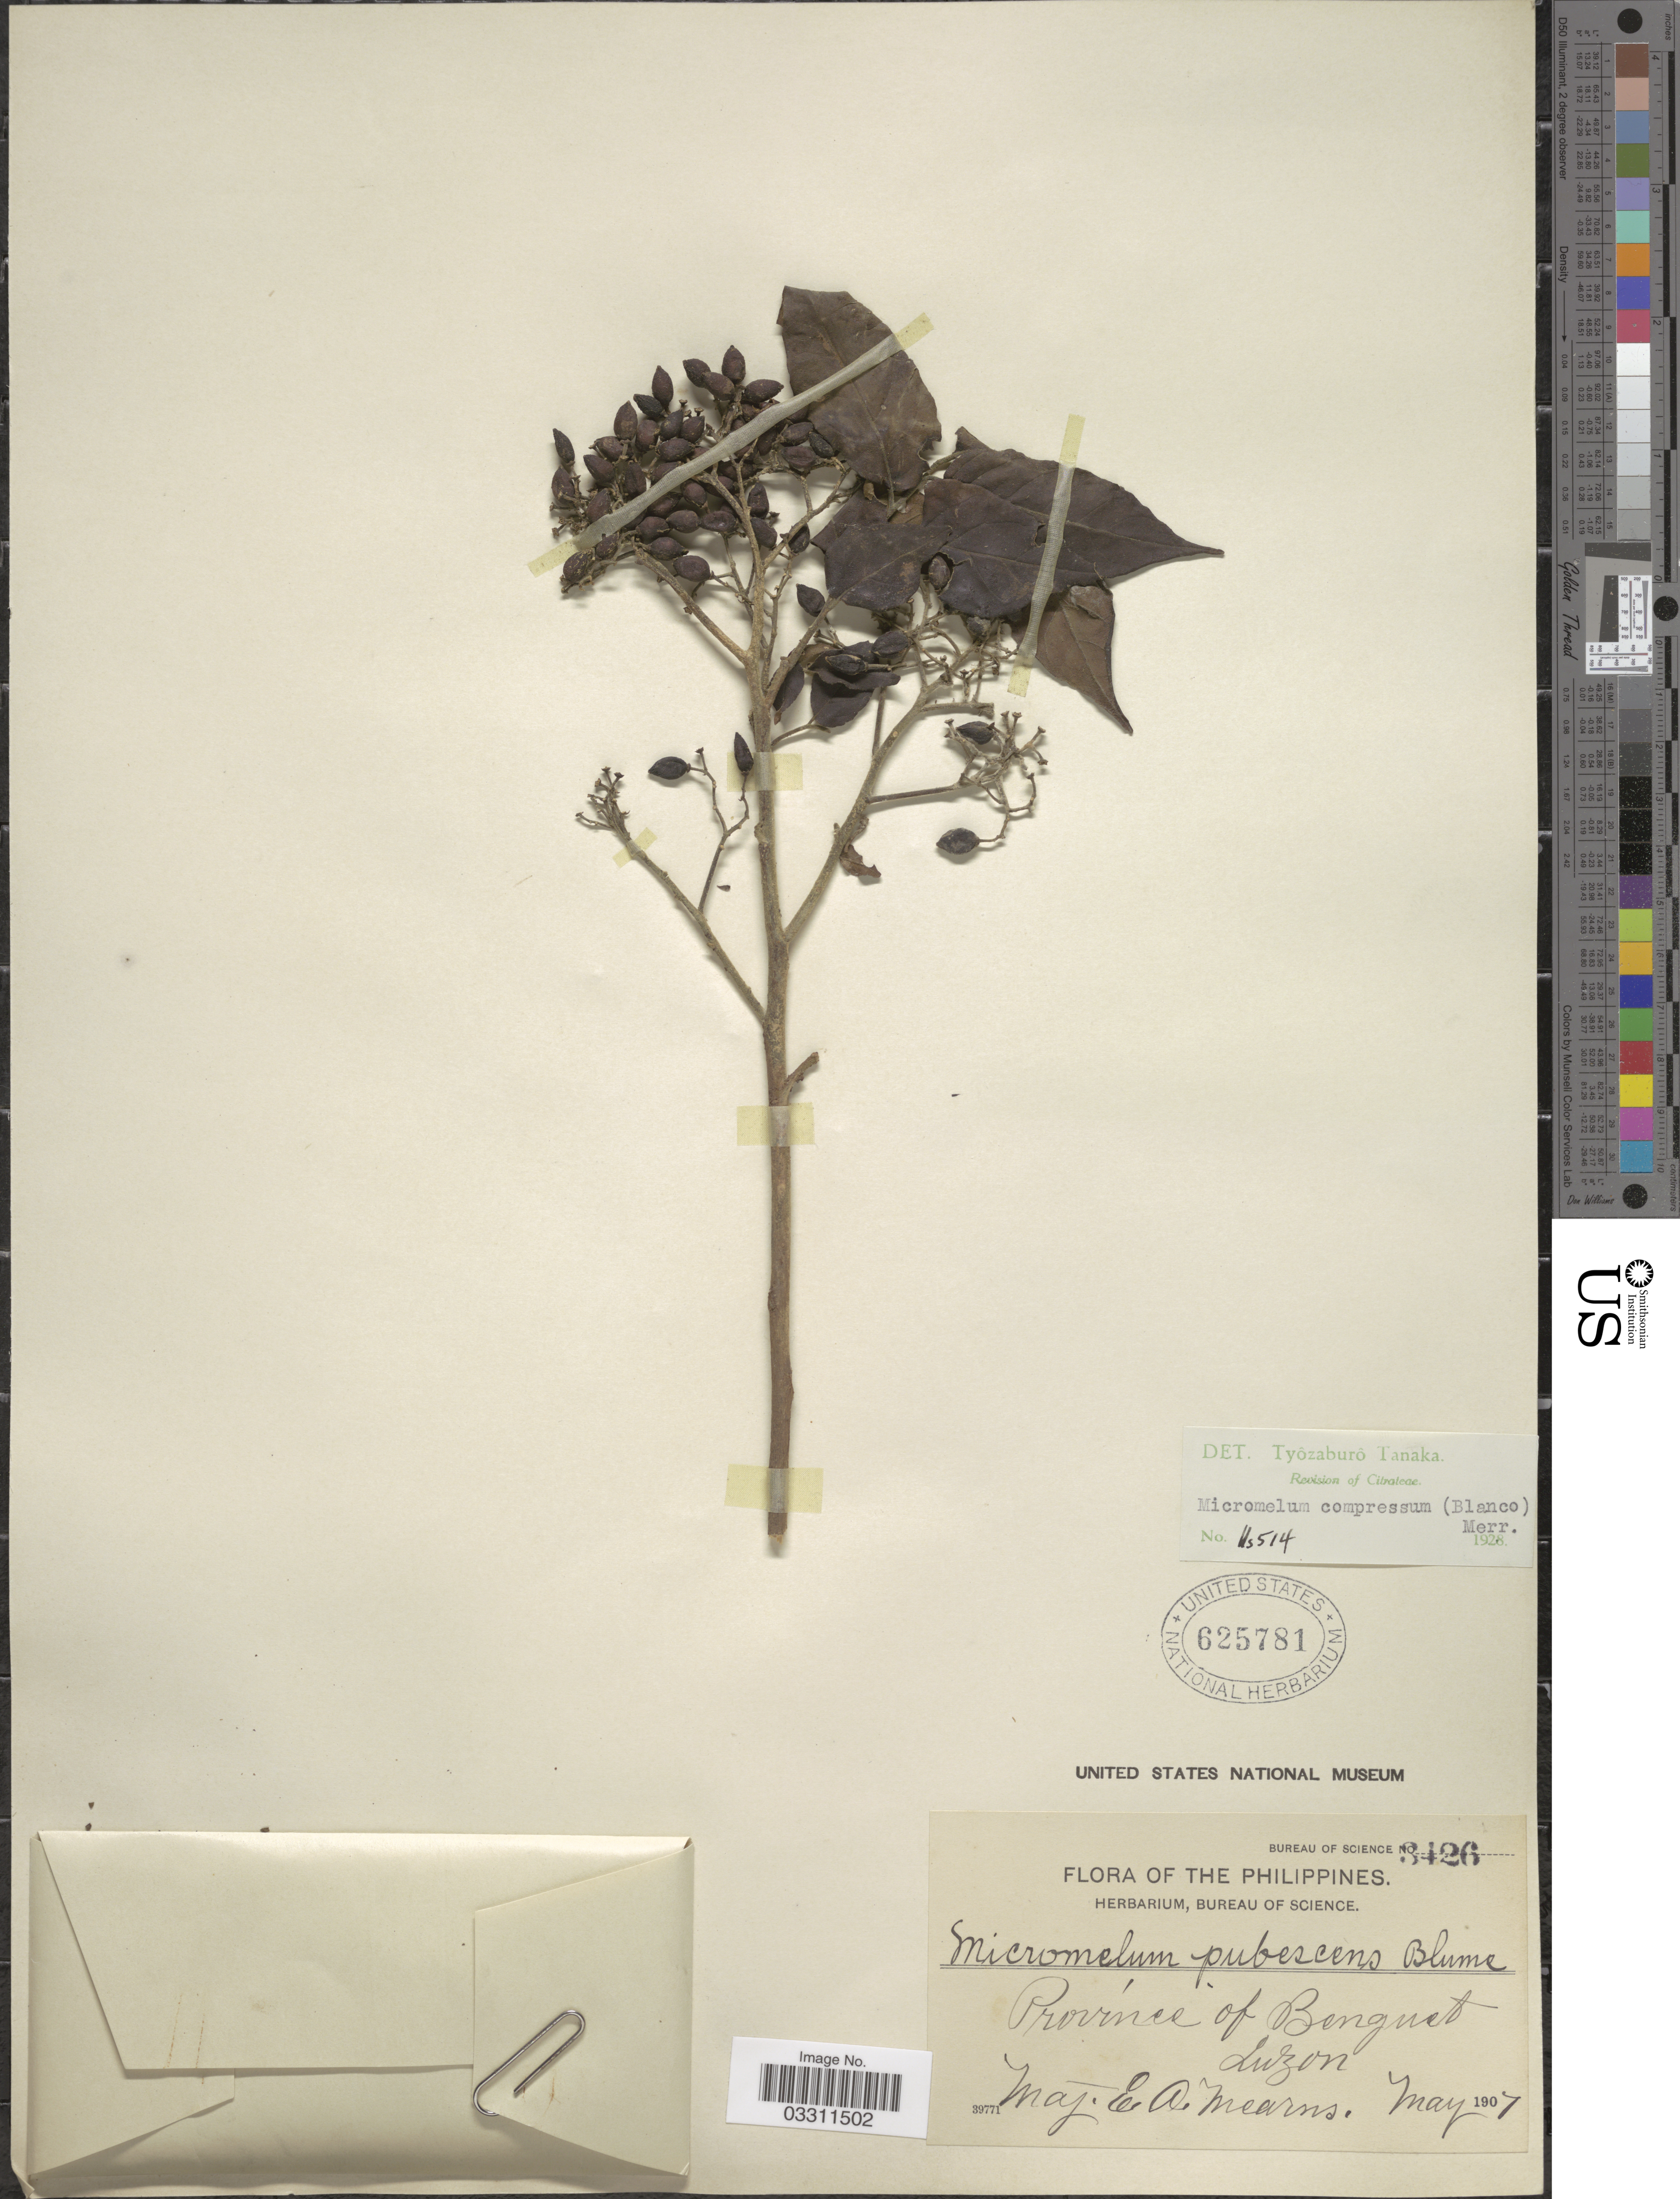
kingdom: Plantae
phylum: Tracheophyta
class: Magnoliopsida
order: Sapindales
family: Rutaceae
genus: Micromelum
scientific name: Micromelum compressum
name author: (Blanco) Merr.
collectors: E. A. Mearns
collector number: Bureau of Science 3426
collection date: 1907-05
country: Philippines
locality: Province of Benguet, Luzon.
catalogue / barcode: US 625781